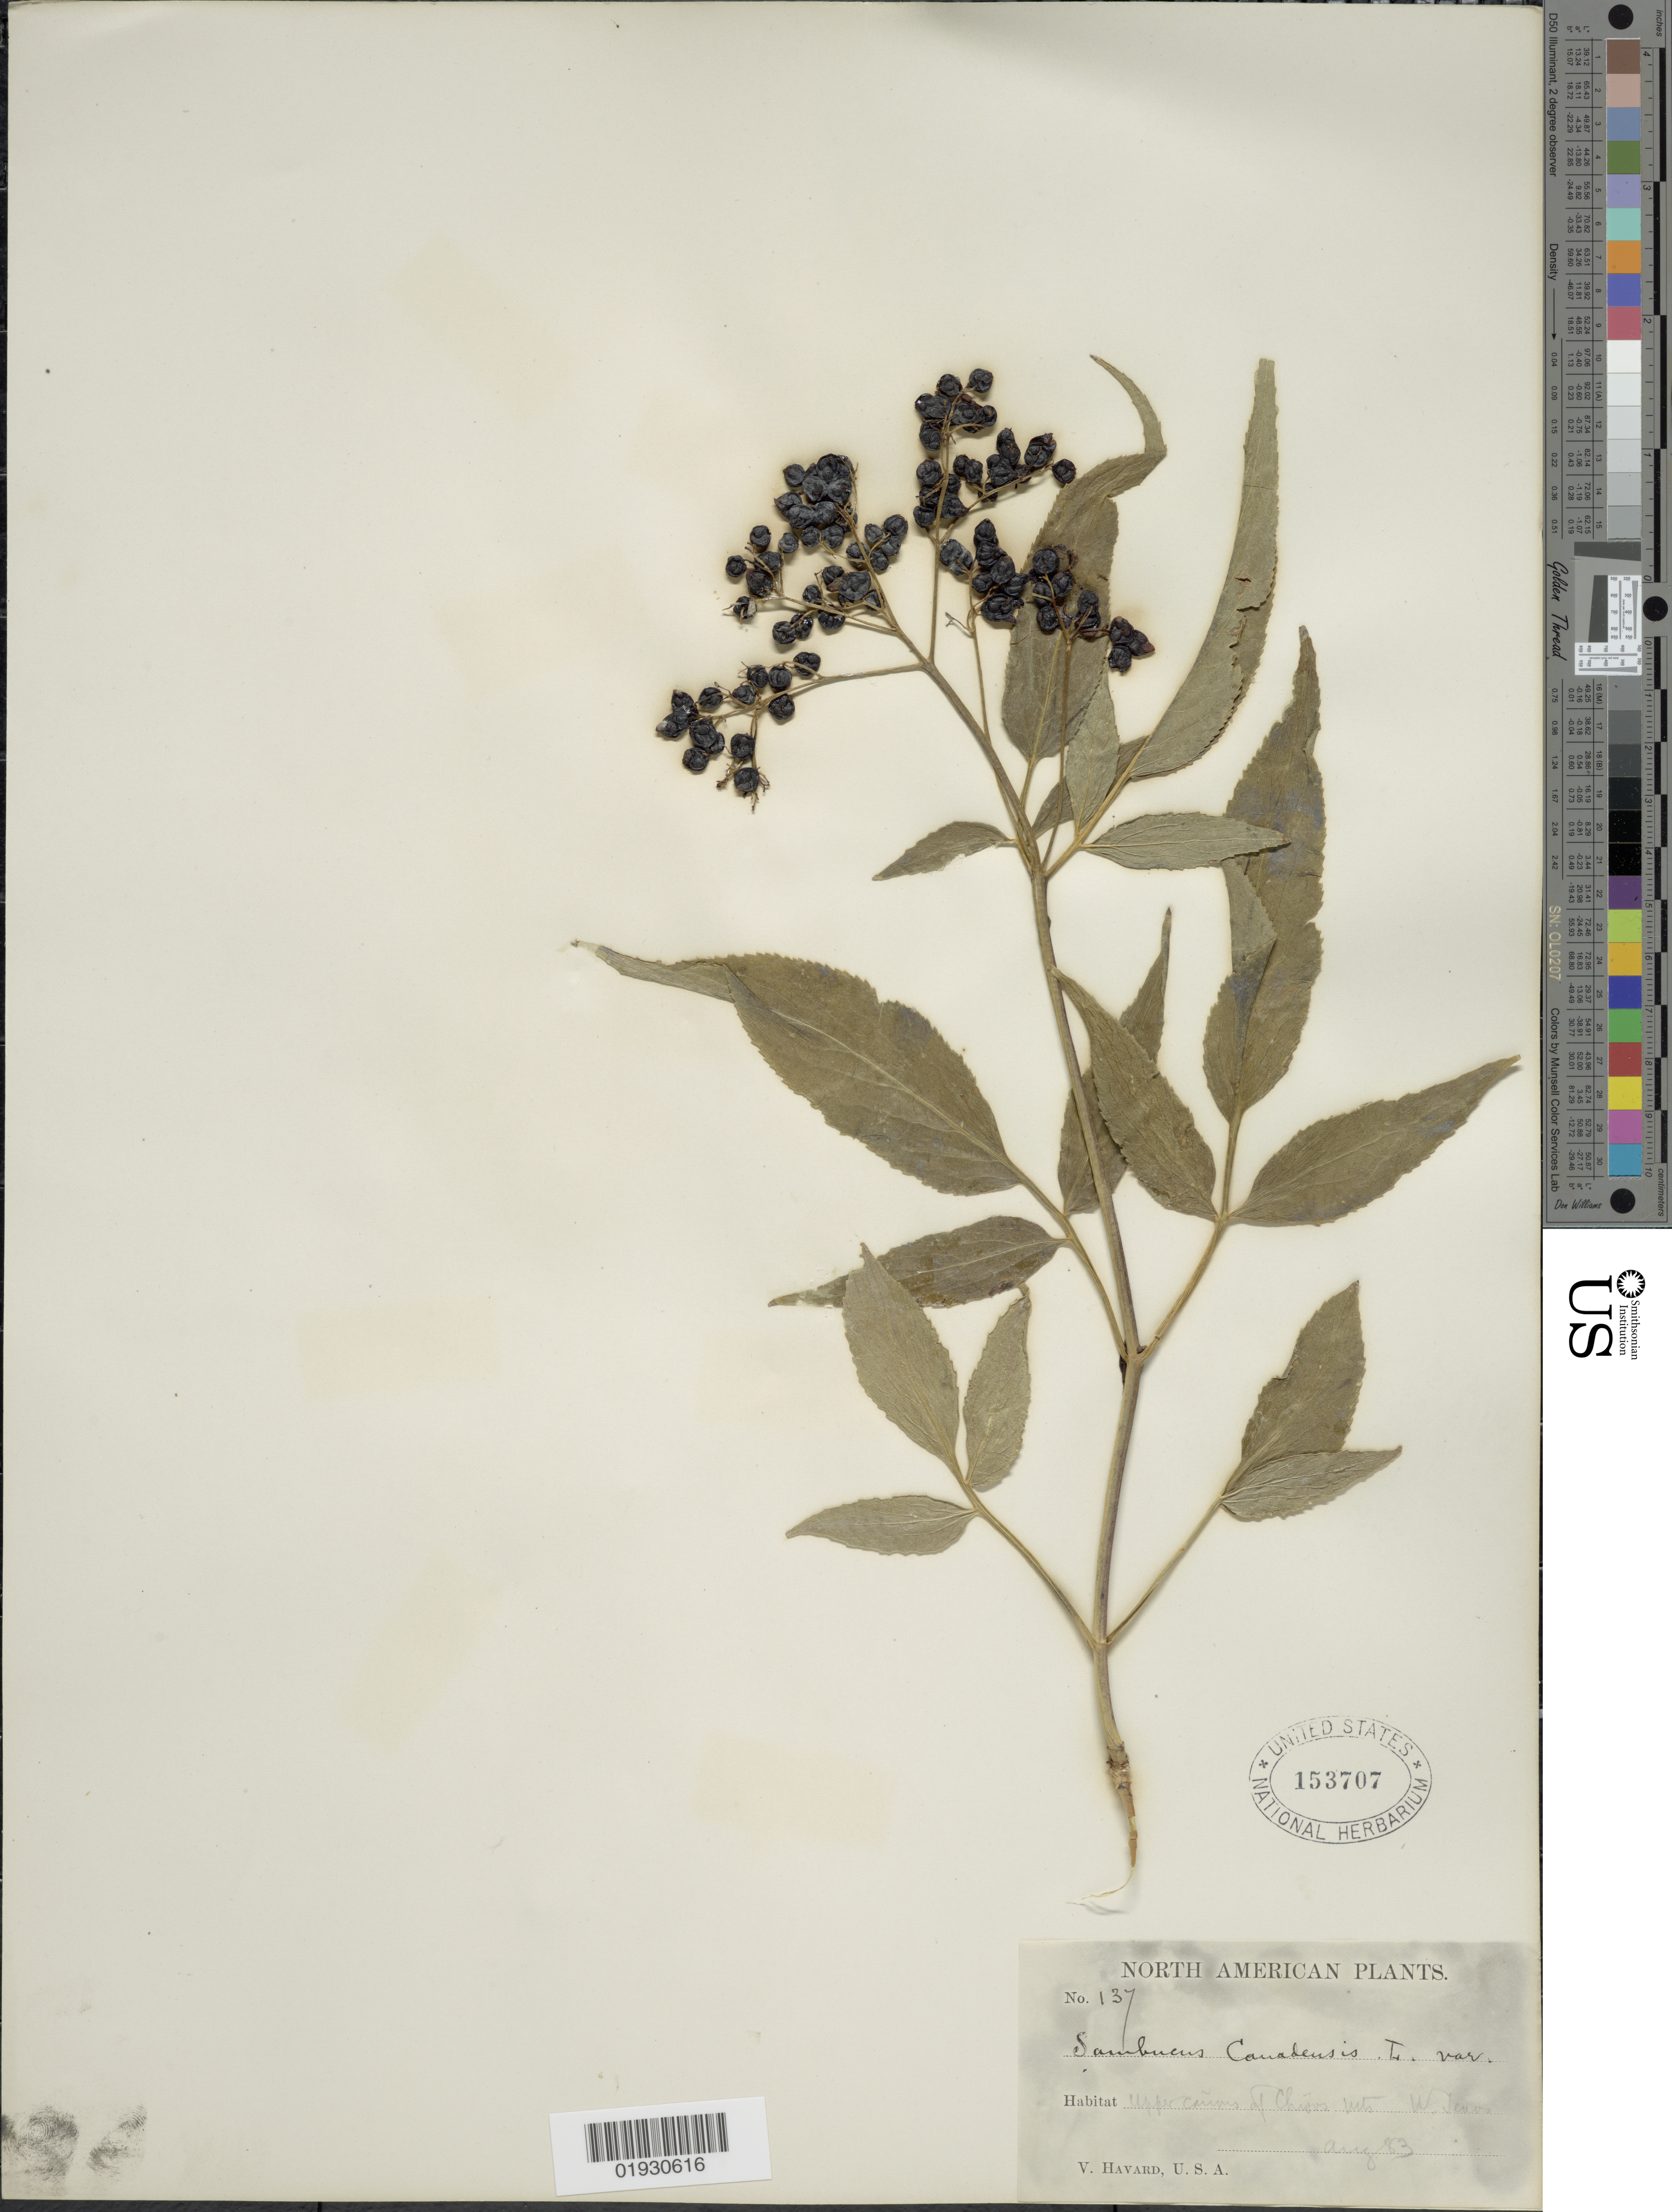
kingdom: Plantae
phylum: Tracheophyta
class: Magnoliopsida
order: Dipsacales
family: Viburnaceae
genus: Sambucus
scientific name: Sambucus canadensis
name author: L.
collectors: V. Havard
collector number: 137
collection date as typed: Transcribed d/m/y: /8/83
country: United States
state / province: Texas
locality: Upper cañon f Chisos Mts. W. Texas.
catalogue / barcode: US 153707